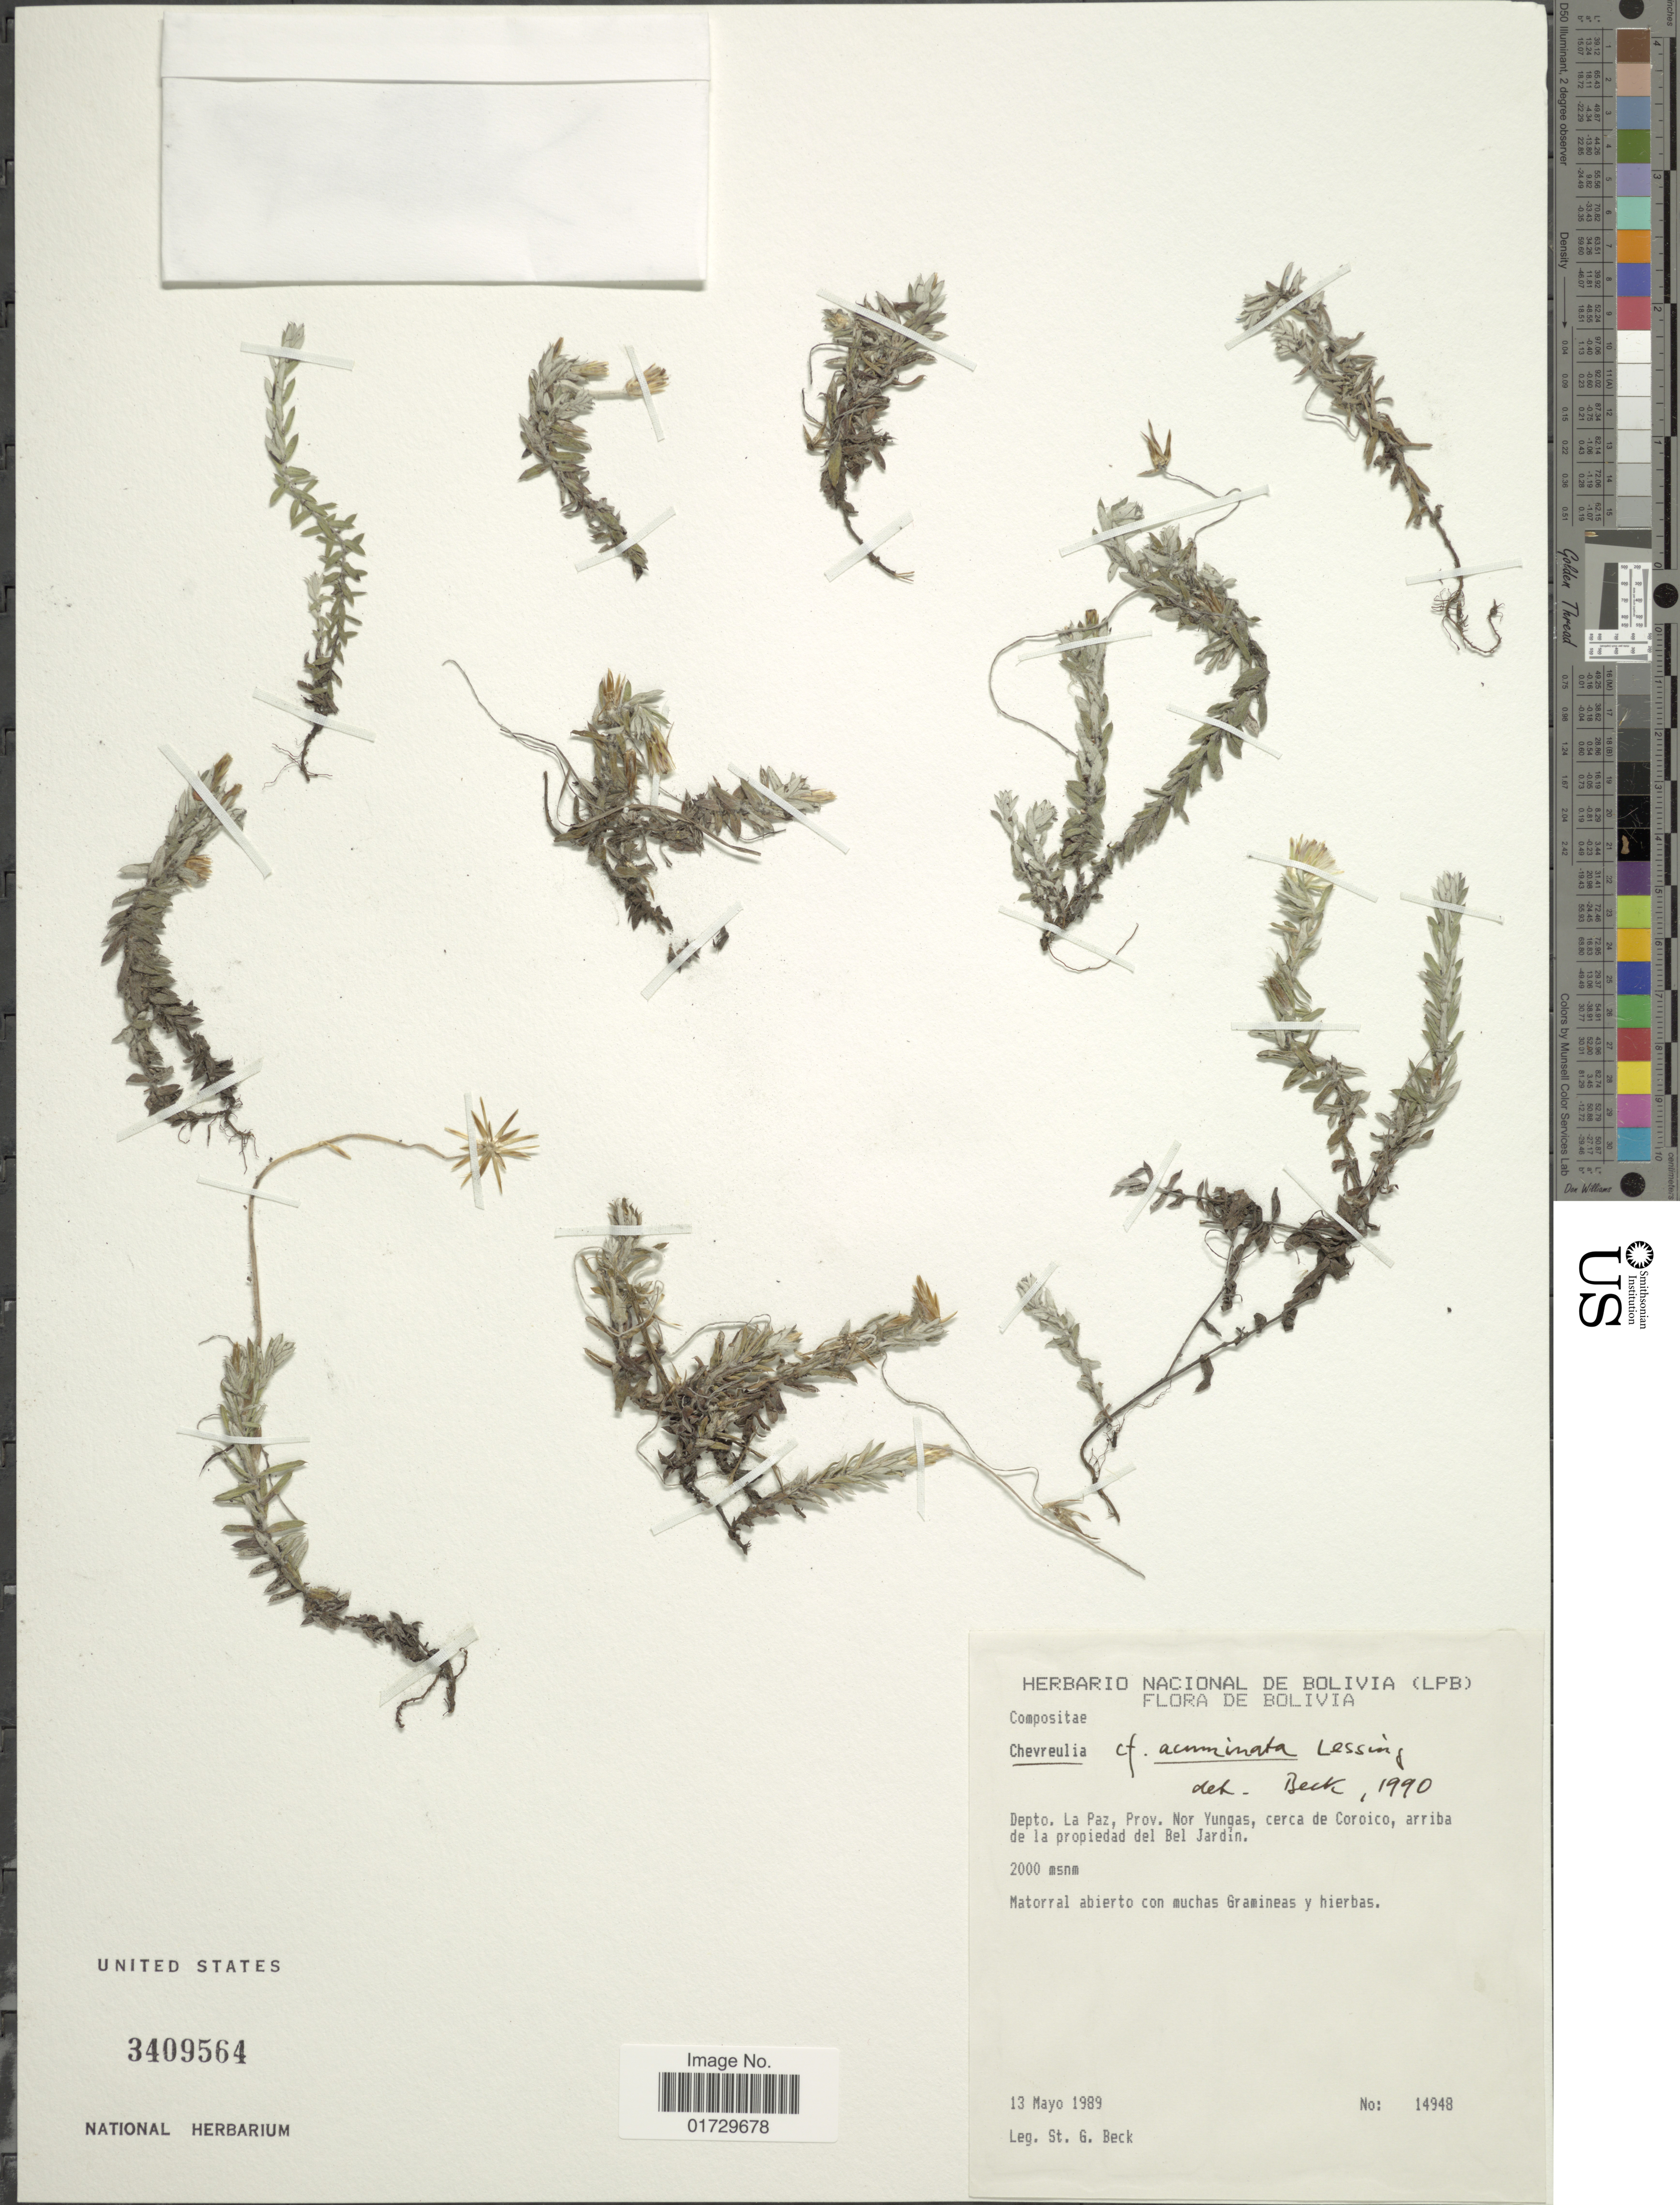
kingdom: Plantae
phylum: Tracheophyta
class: Magnoliopsida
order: Asterales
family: Asteraceae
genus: Chevreulia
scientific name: Chevreulia acuminata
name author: Less.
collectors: S. G. Beck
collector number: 14948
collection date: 1989-05-13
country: Bolivia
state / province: La Paz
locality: Prov. Nor Yungas, cerca de Coroico, arriba de la propiedad del Bel Jardin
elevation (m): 2000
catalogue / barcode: US 3409564